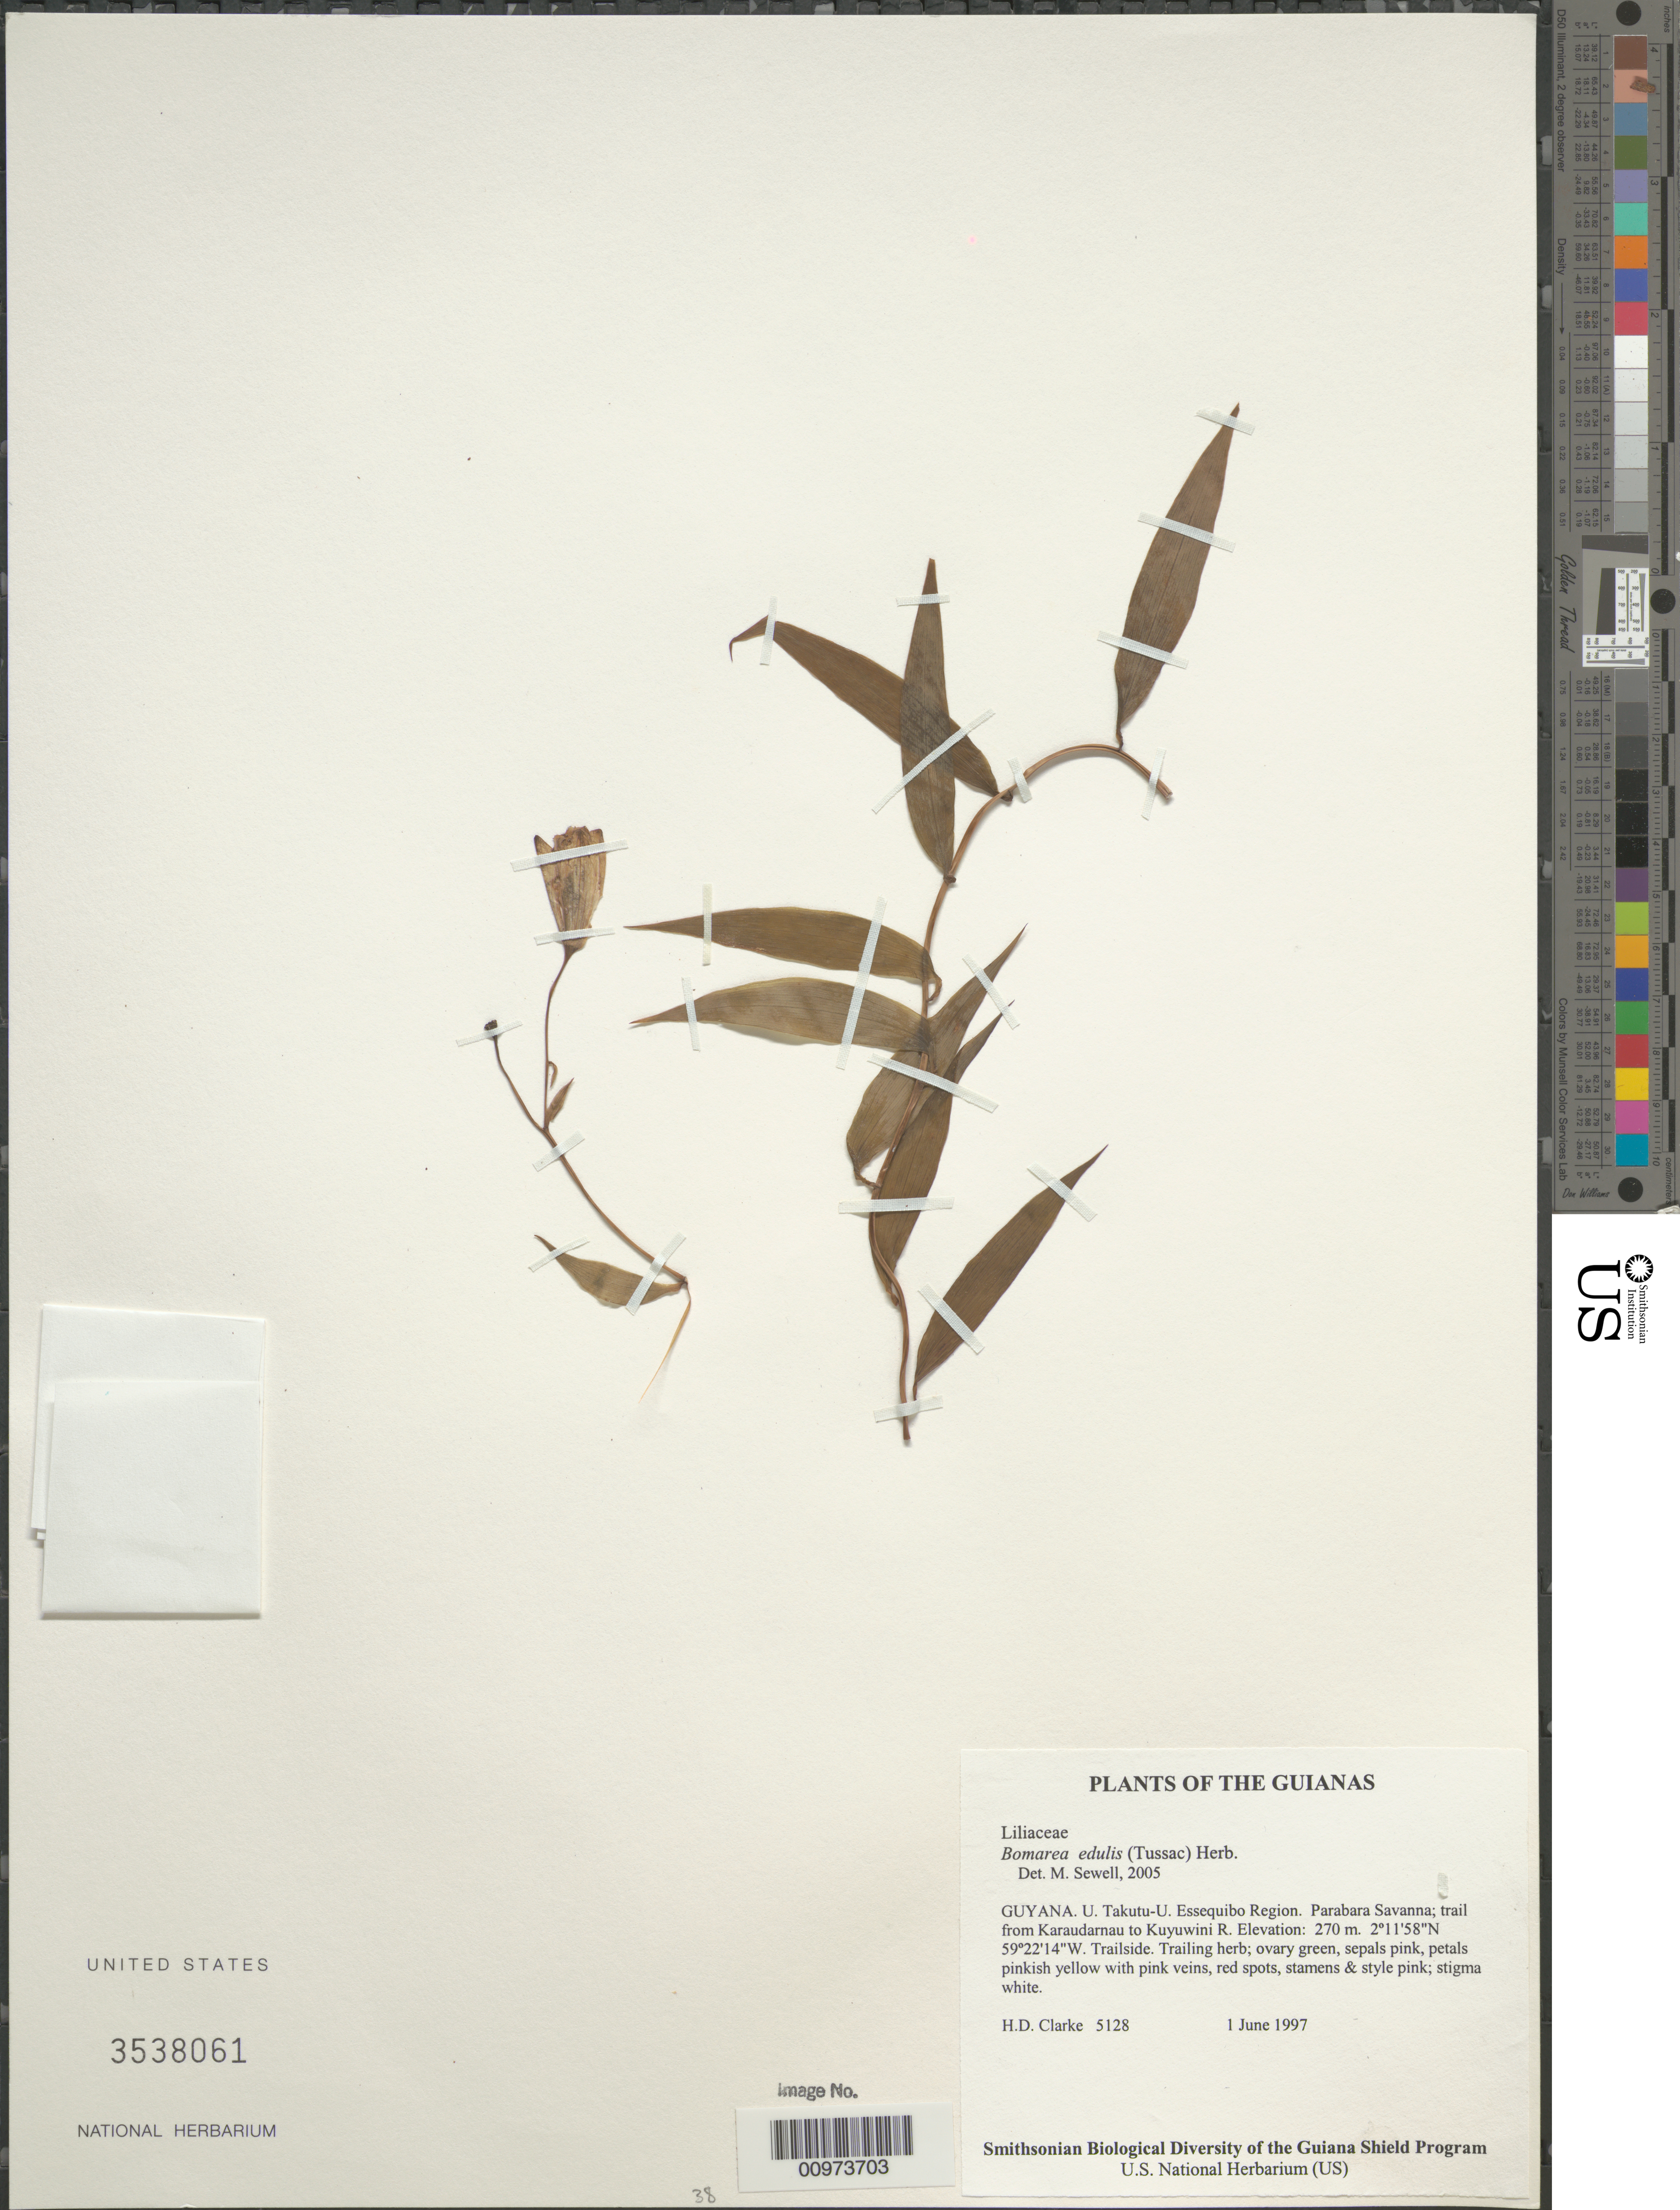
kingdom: Plantae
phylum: Tracheophyta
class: Liliopsida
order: Liliales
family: Alstroemeriaceae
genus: Bomarea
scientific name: Bomarea edulis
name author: (Tussac) Herb.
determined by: Sewell, M.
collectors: H. D. Clarke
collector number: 5128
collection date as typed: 1 June 1997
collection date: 1997-06-01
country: Guyana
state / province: U. Takutu-U. Essequibo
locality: Parabara Savanna; trail from Karaudarnau to Kuyuwini R.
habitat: Trailside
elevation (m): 270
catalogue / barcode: US 3538061